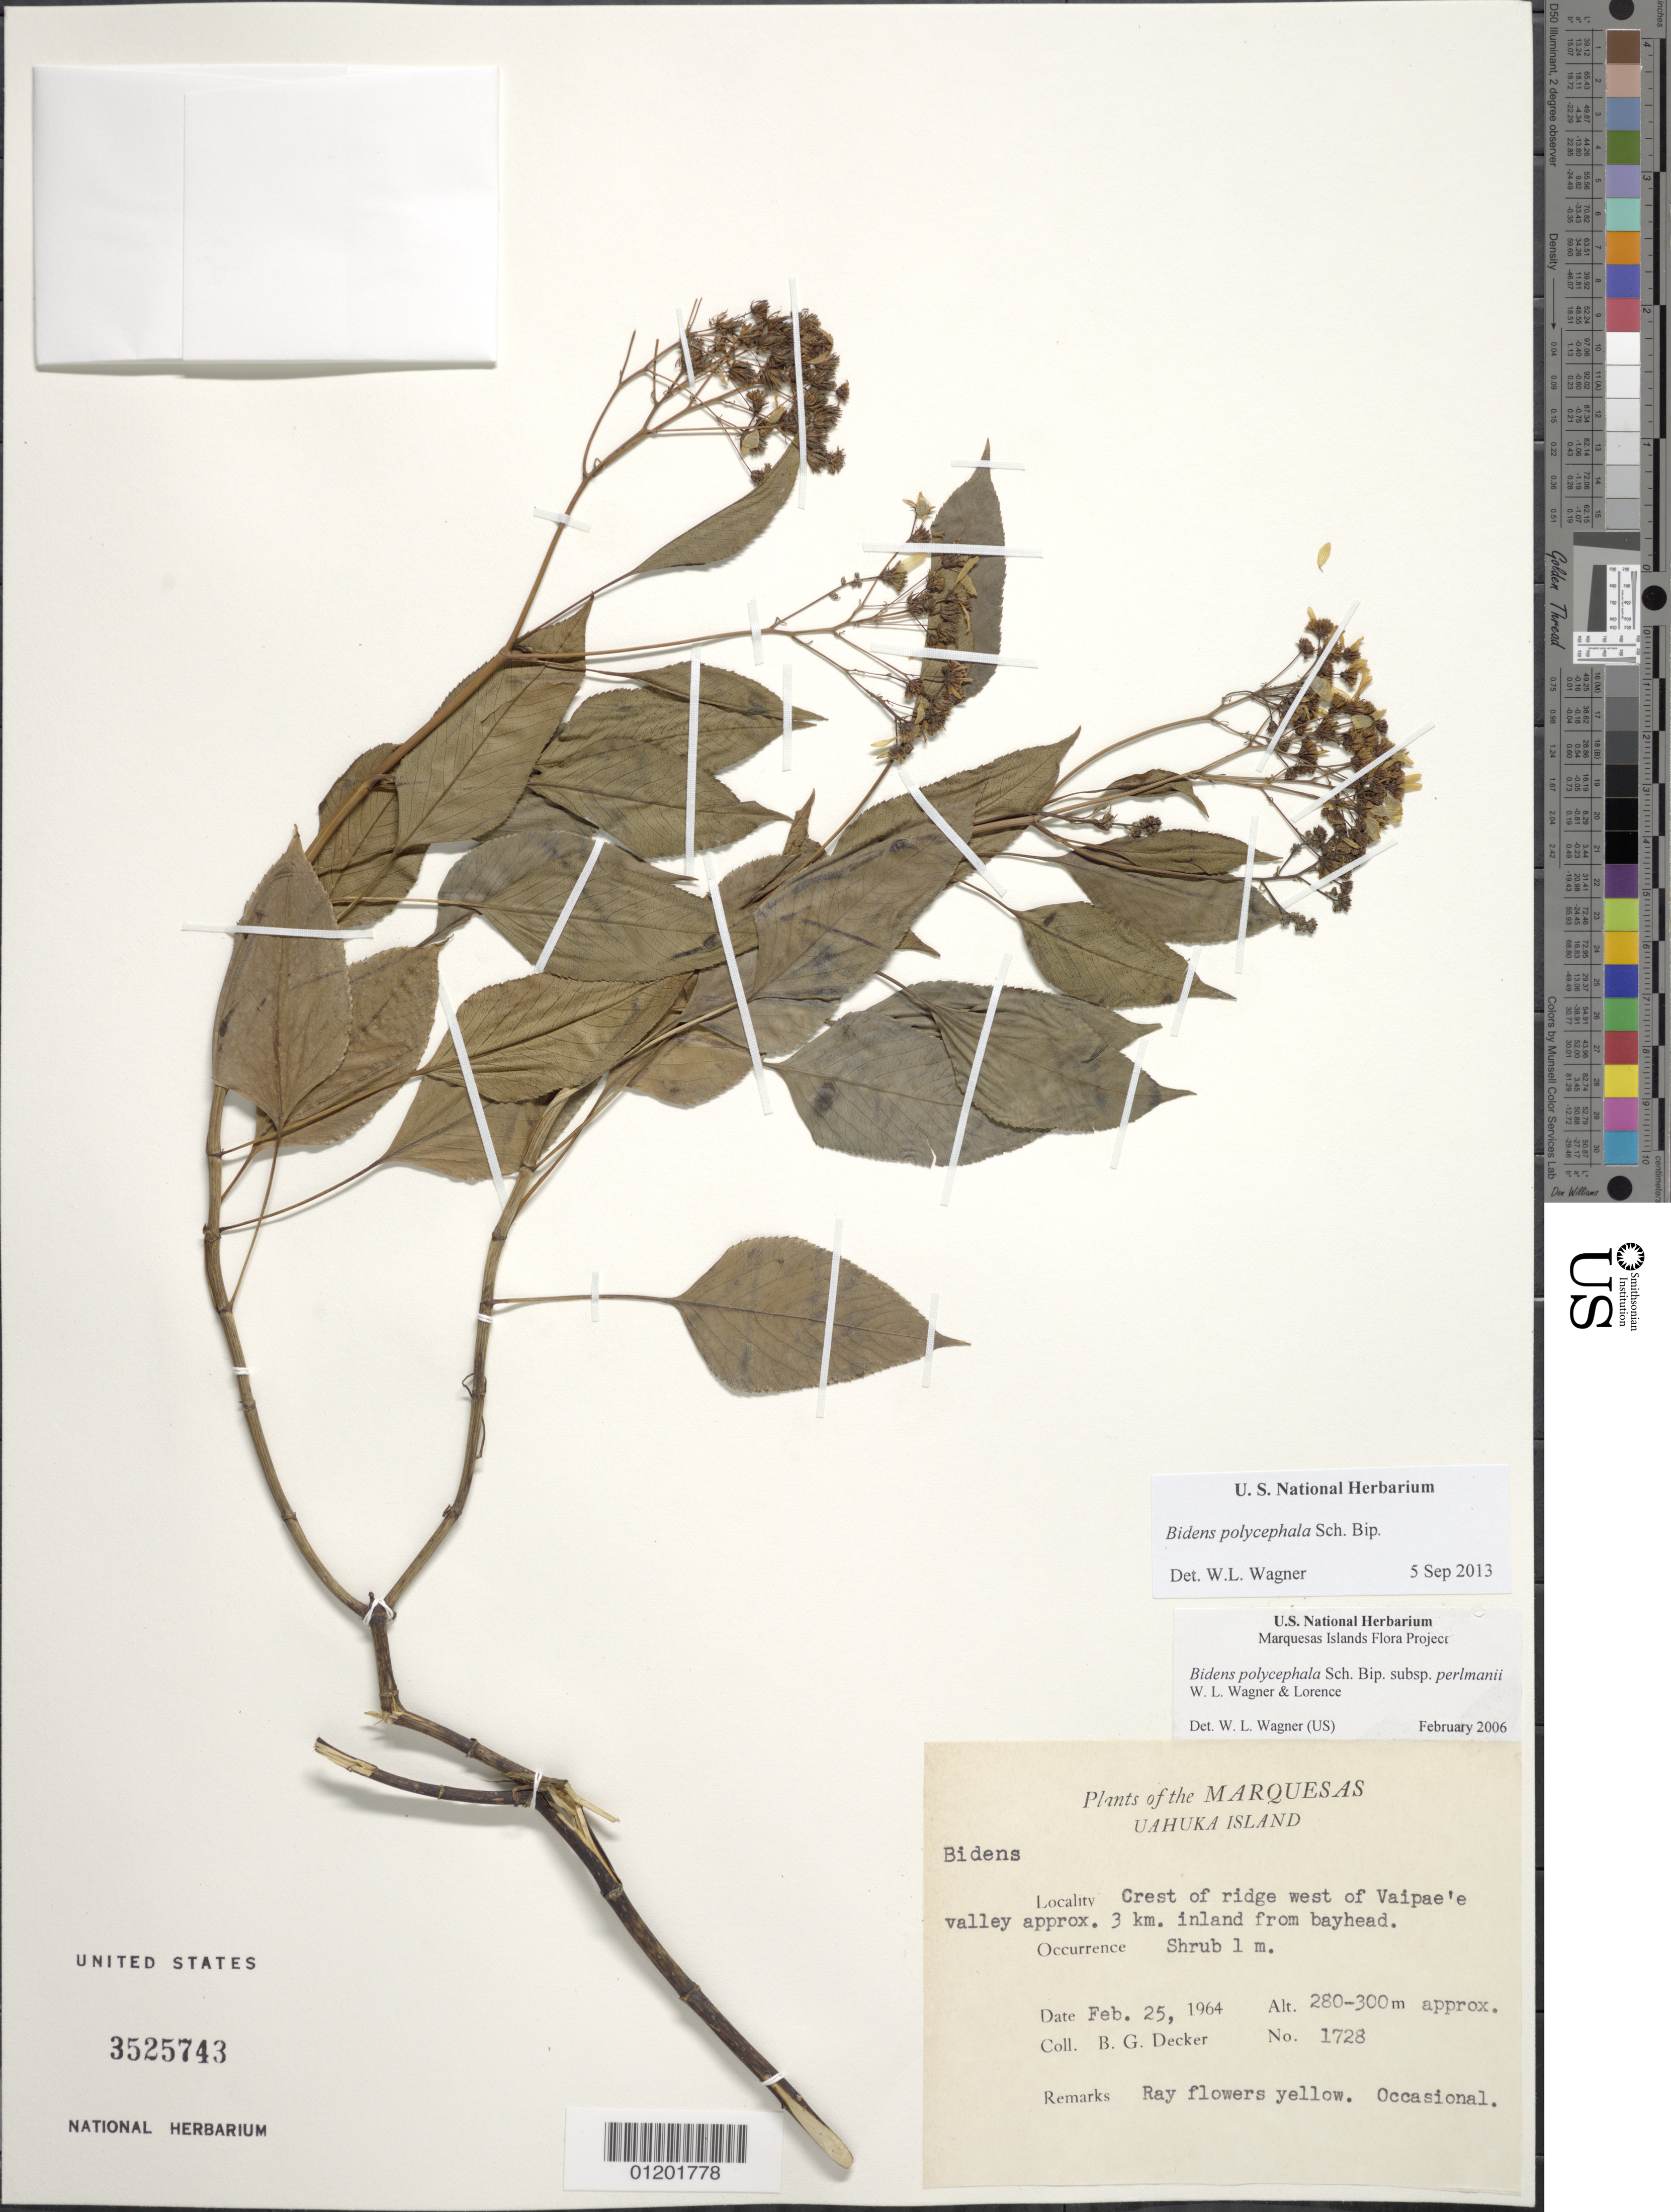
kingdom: Plantae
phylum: Tracheophyta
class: Magnoliopsida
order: Asterales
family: Asteraceae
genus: Bidens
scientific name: Bidens polycephala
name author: Sch. Bip.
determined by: Wagner, W. L., (BOT), Smithsonian Institution - National Museum of Natural History (UNITED STATES)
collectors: B. G. Decker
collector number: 1728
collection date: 1964-02-25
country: French Polynesia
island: Ua Huka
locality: Crest of ridge W of Vaipae'e Valley, approx. 3 km inland from bayhead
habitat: Occasional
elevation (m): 280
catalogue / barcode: US 3525743